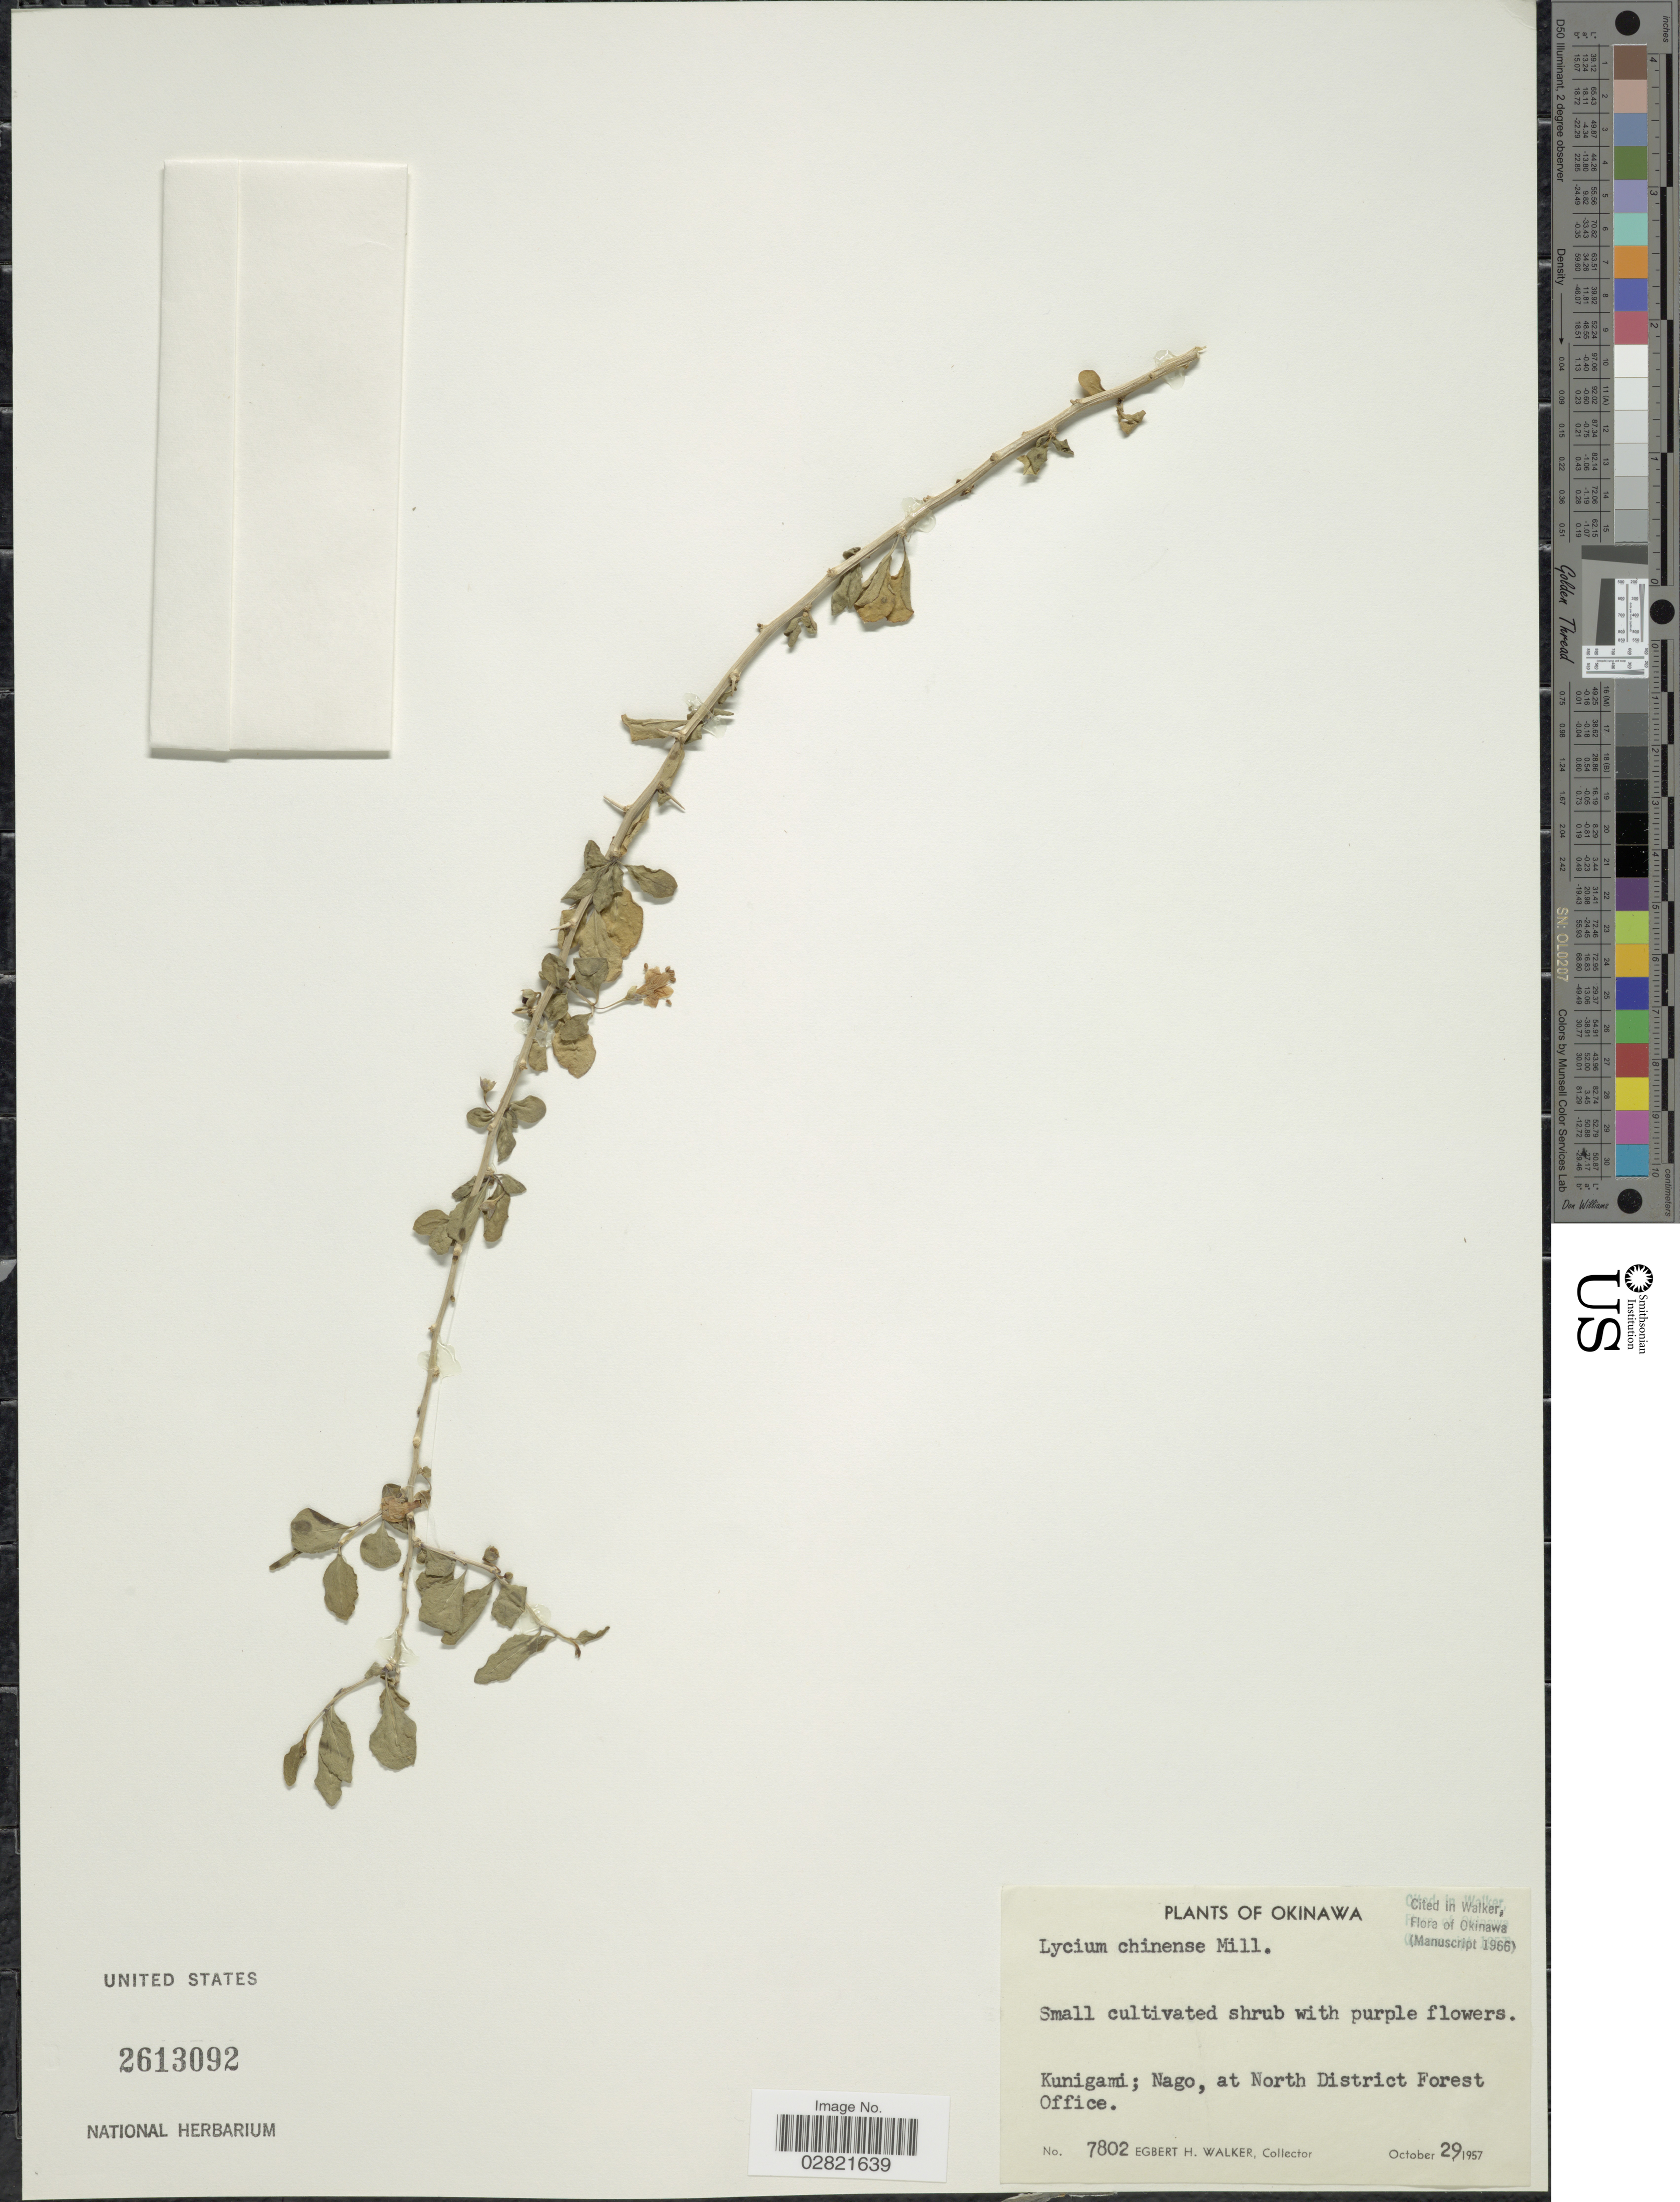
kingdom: Plantae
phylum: Tracheophyta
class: Magnoliopsida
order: Solanales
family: Solanaceae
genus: Lycium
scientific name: Lycium chinense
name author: Mill.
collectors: E. H. Walker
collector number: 7802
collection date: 1957-10-29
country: Japan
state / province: Okinawa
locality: Kunigami; Nago, at North District Forest Office.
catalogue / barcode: US 2613092